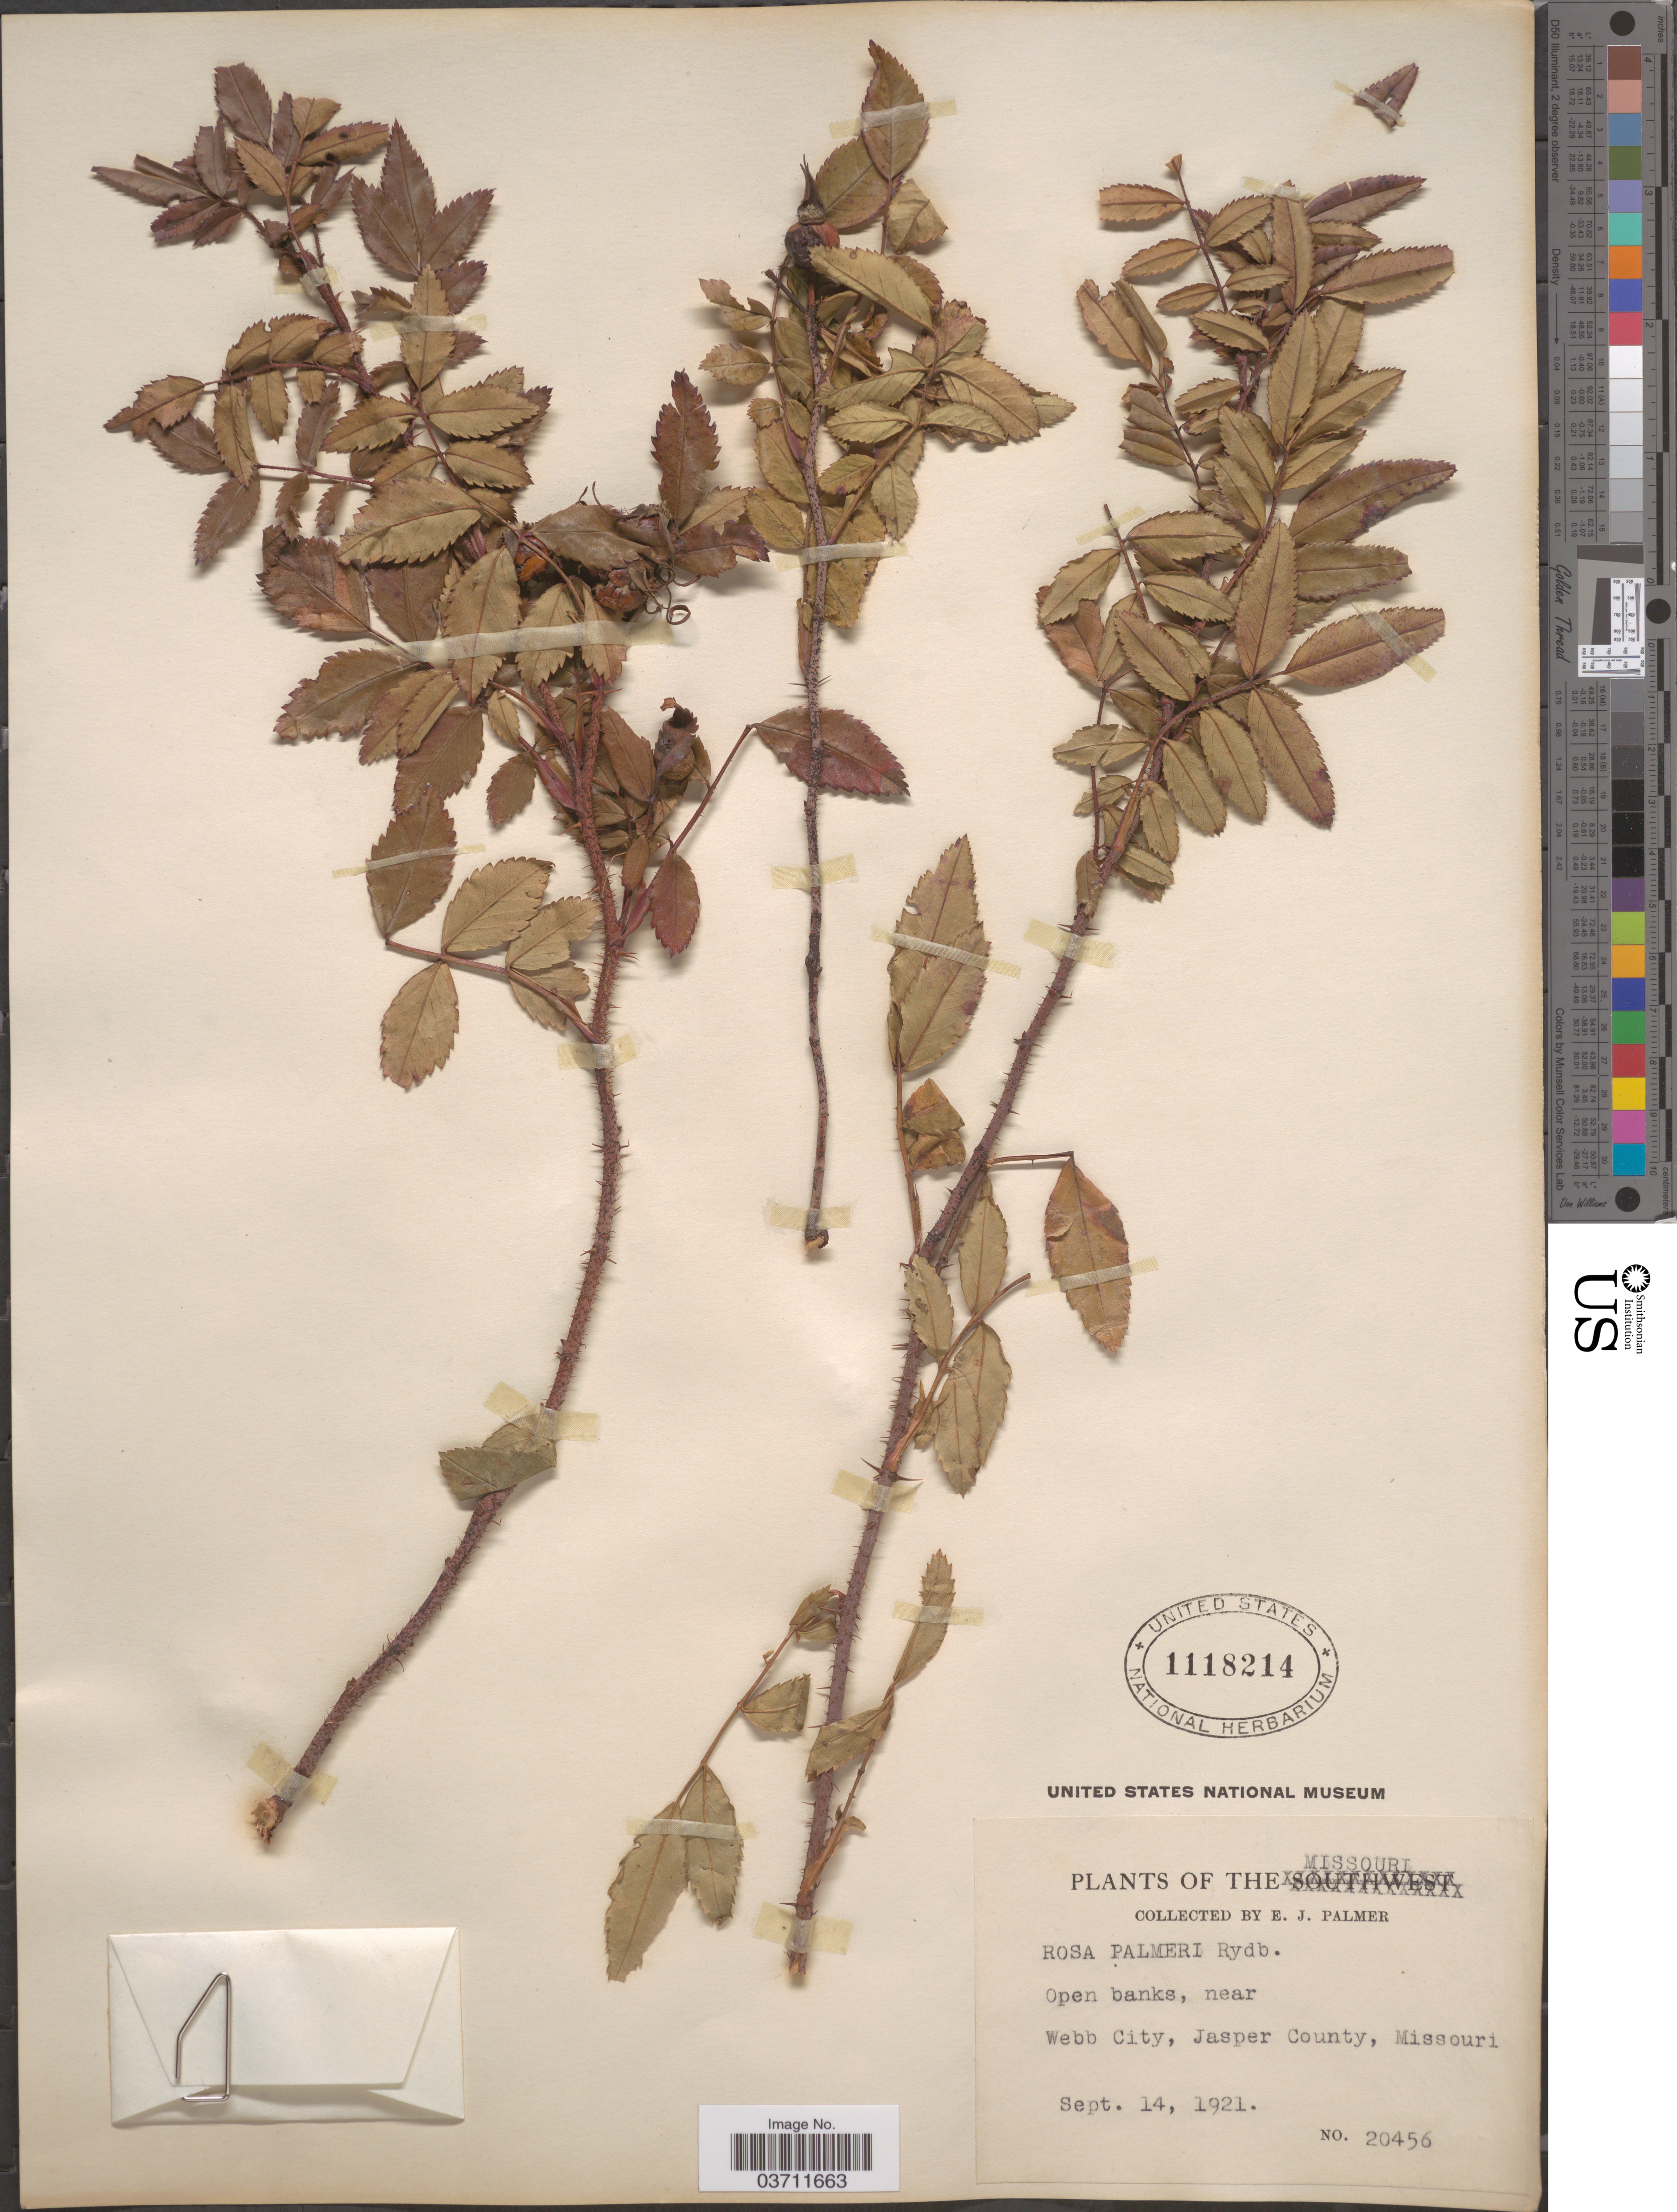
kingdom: Plantae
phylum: Tracheophyta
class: Magnoliopsida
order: Rosales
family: Rosaceae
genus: Rosa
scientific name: Rosa palmeri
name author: Rydb.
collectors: E. J. Palmer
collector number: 20456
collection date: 1921-09-14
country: United States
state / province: Missouri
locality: Near Webb City, Jasper County.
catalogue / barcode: US 1118214